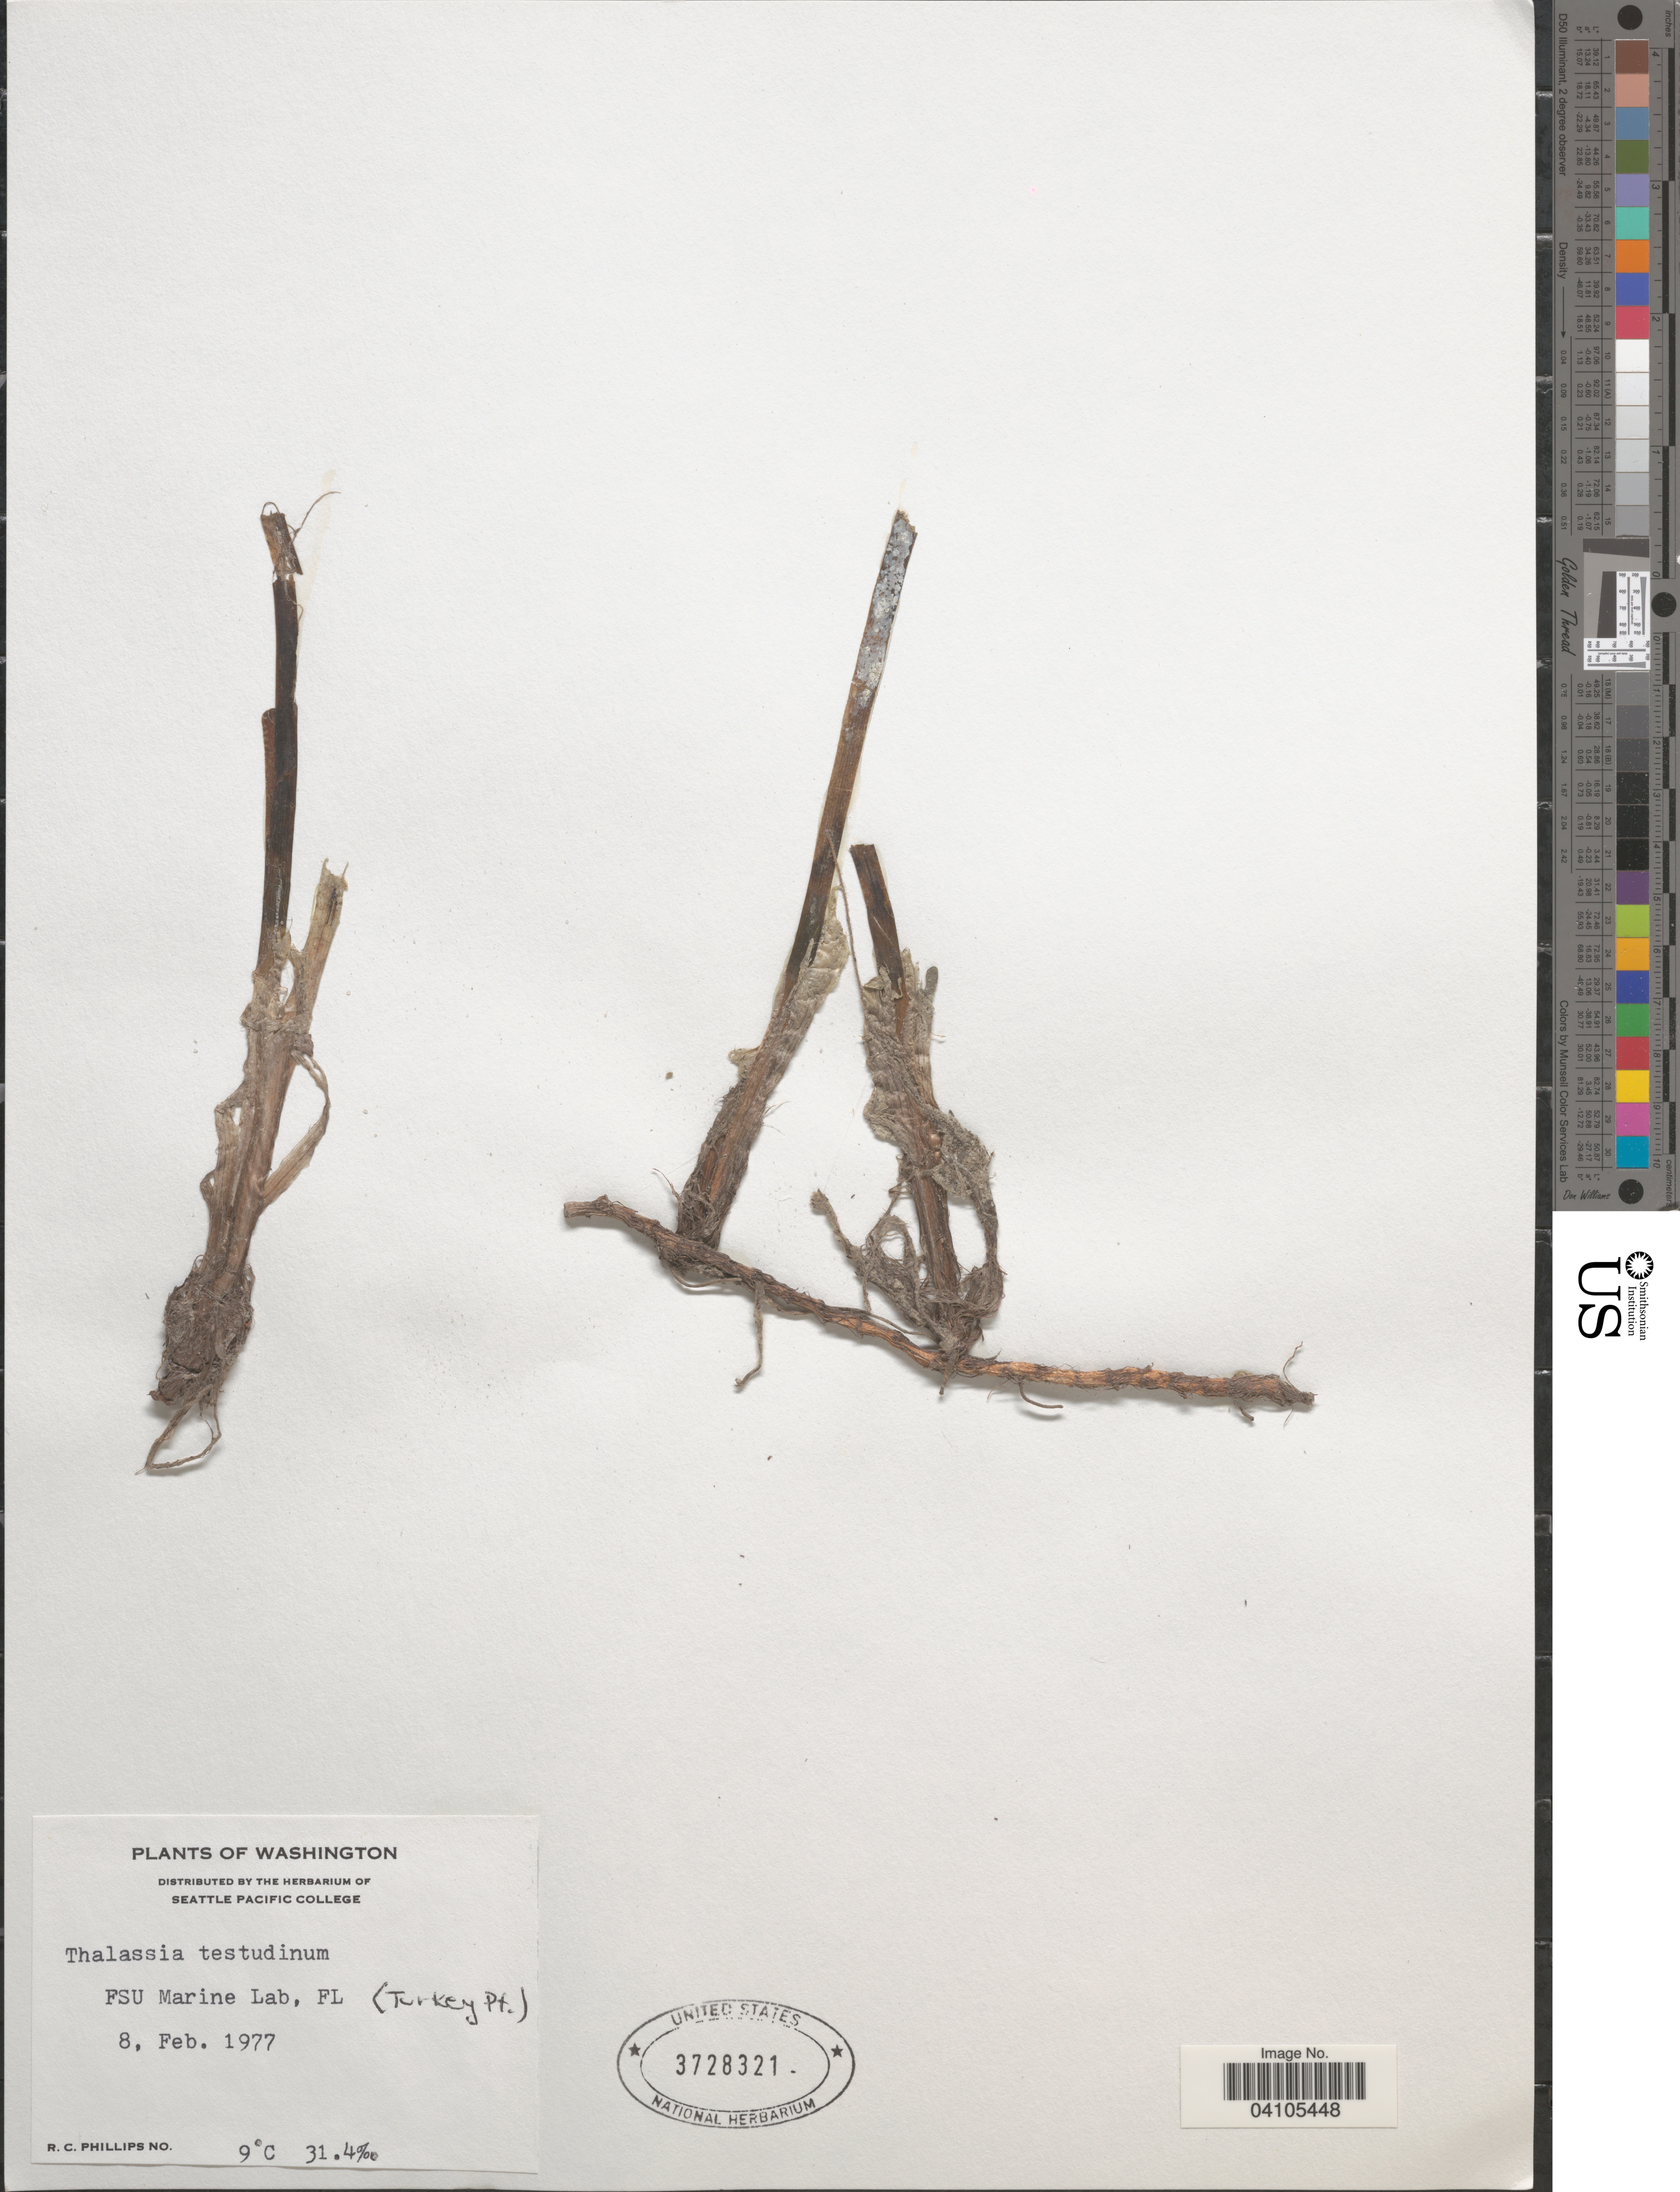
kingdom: Plantae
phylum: Tracheophyta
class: Liliopsida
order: Alismatales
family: Hydrocharitaceae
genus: Thalassia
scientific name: Thalassia testudinum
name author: Banks & Sol. ex K.D. Koenig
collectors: R. C. Phillips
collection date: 1977-02-08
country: United States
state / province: Florida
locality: FSU Marine Lab, (Turkey Pt.).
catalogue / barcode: US 3728321